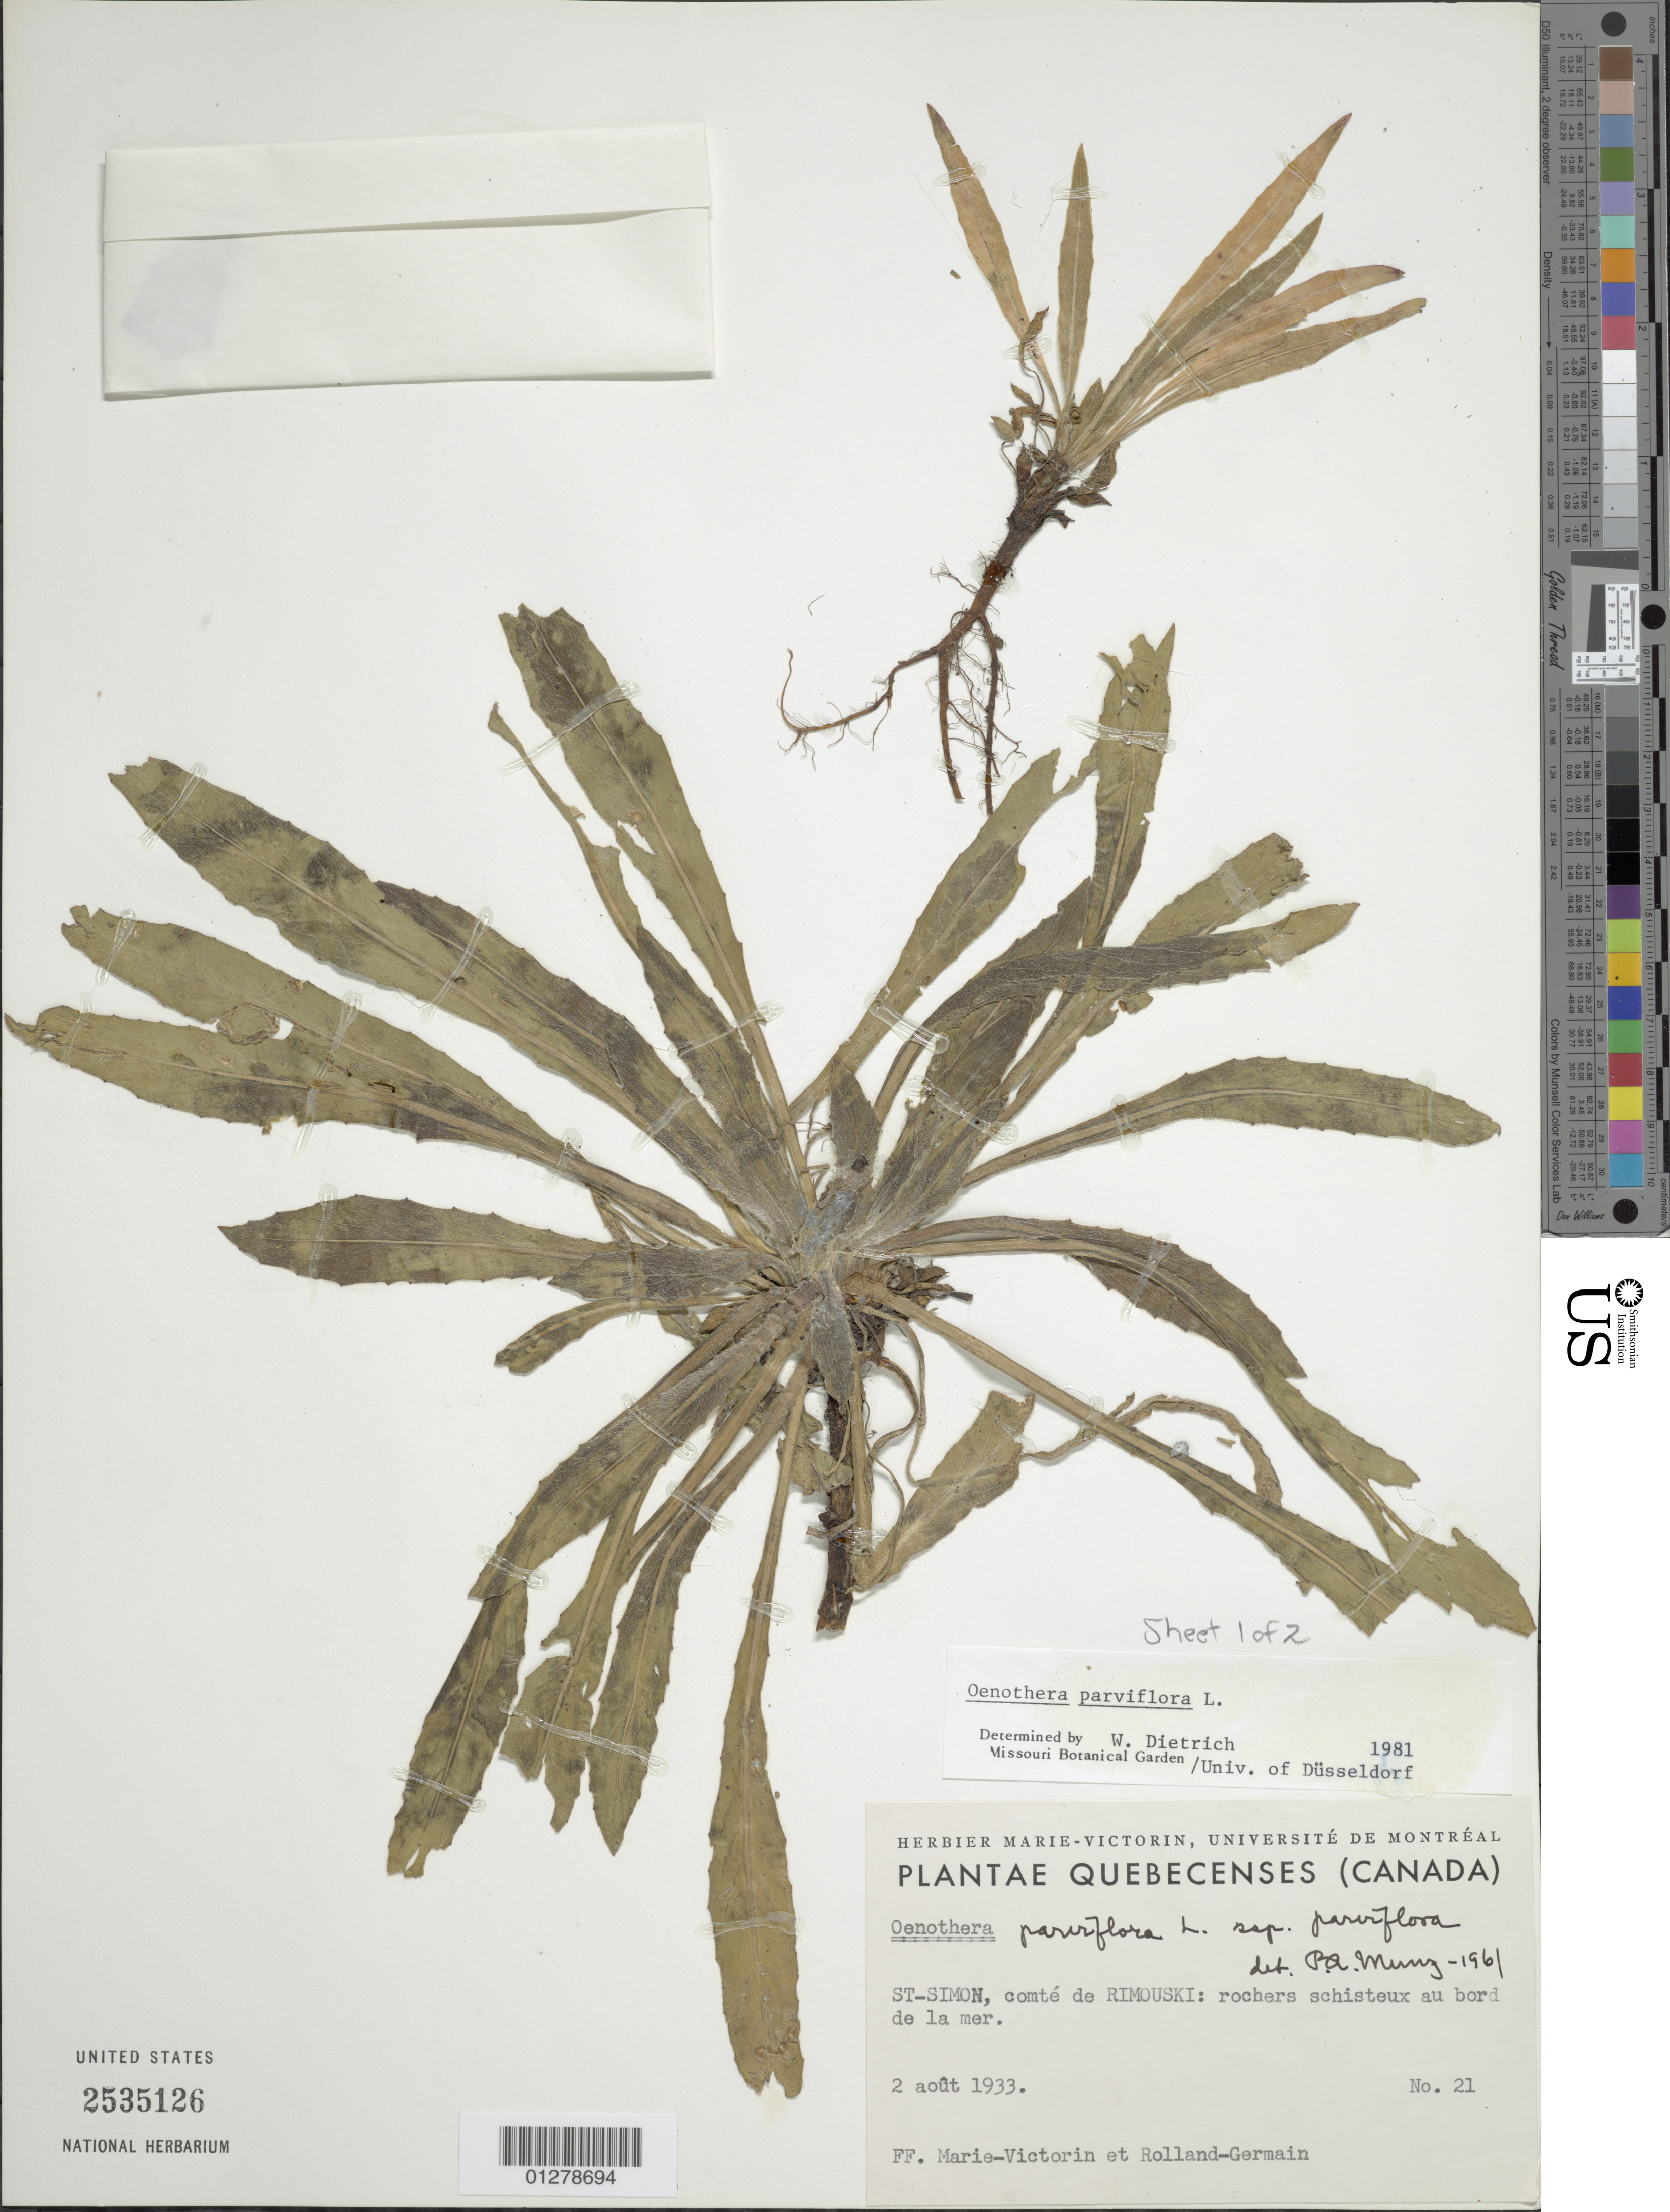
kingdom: Plantae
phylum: Tracheophyta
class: Magnoliopsida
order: Myrtales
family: Onagraceae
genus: Oenothera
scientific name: Oenothera parviflora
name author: L.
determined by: Dietrich, W.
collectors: Fr. Marie-Victorin & Rolland-Germain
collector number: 21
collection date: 1933-08-02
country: Canada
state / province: Quebec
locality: St. Simon, comte de Rimouski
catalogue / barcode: US 2535126